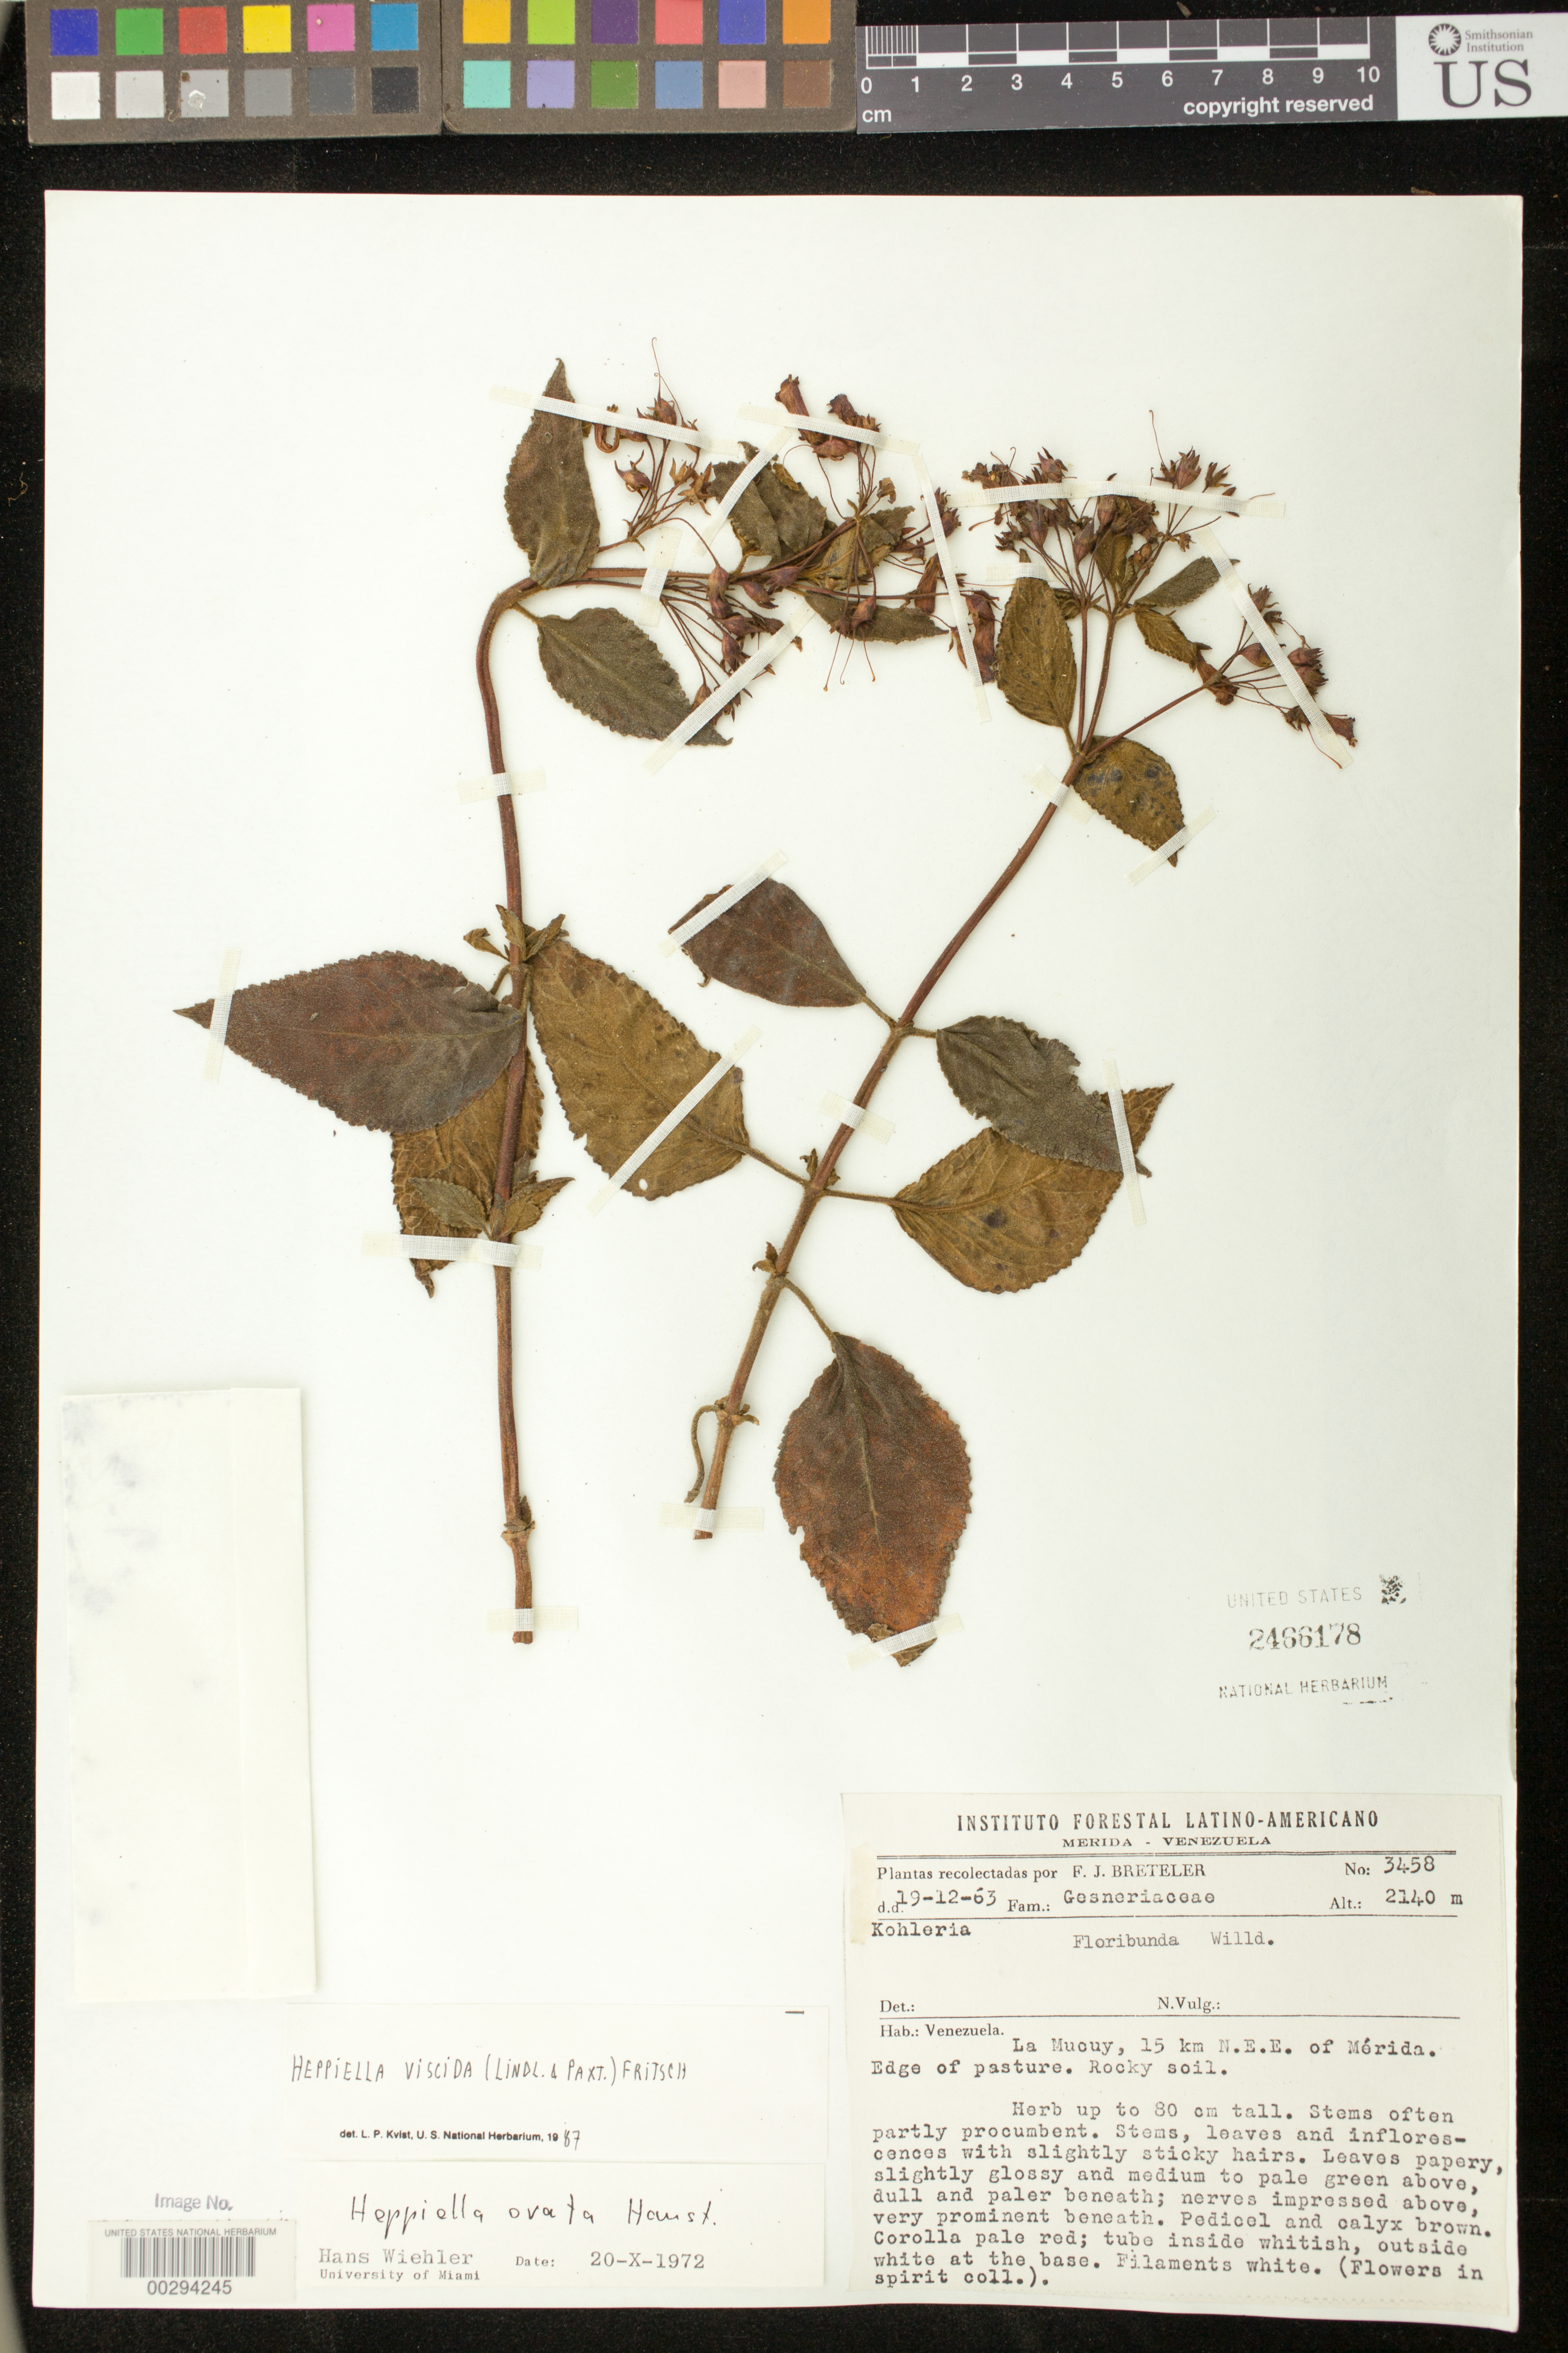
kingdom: Plantae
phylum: Tracheophyta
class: Magnoliopsida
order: Lamiales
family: Gesneriaceae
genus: Heppiella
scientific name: Heppiella viscida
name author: (Lindl. &) Fritsch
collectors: F. J. Breteler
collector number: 3458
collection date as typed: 19 Dec 1963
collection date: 1963-12-19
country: Venezuela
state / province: Mérida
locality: La Mucuy, 15 km NEE of Merida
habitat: Edge of pasture, rocky soil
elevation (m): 2140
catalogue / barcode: US 2466178